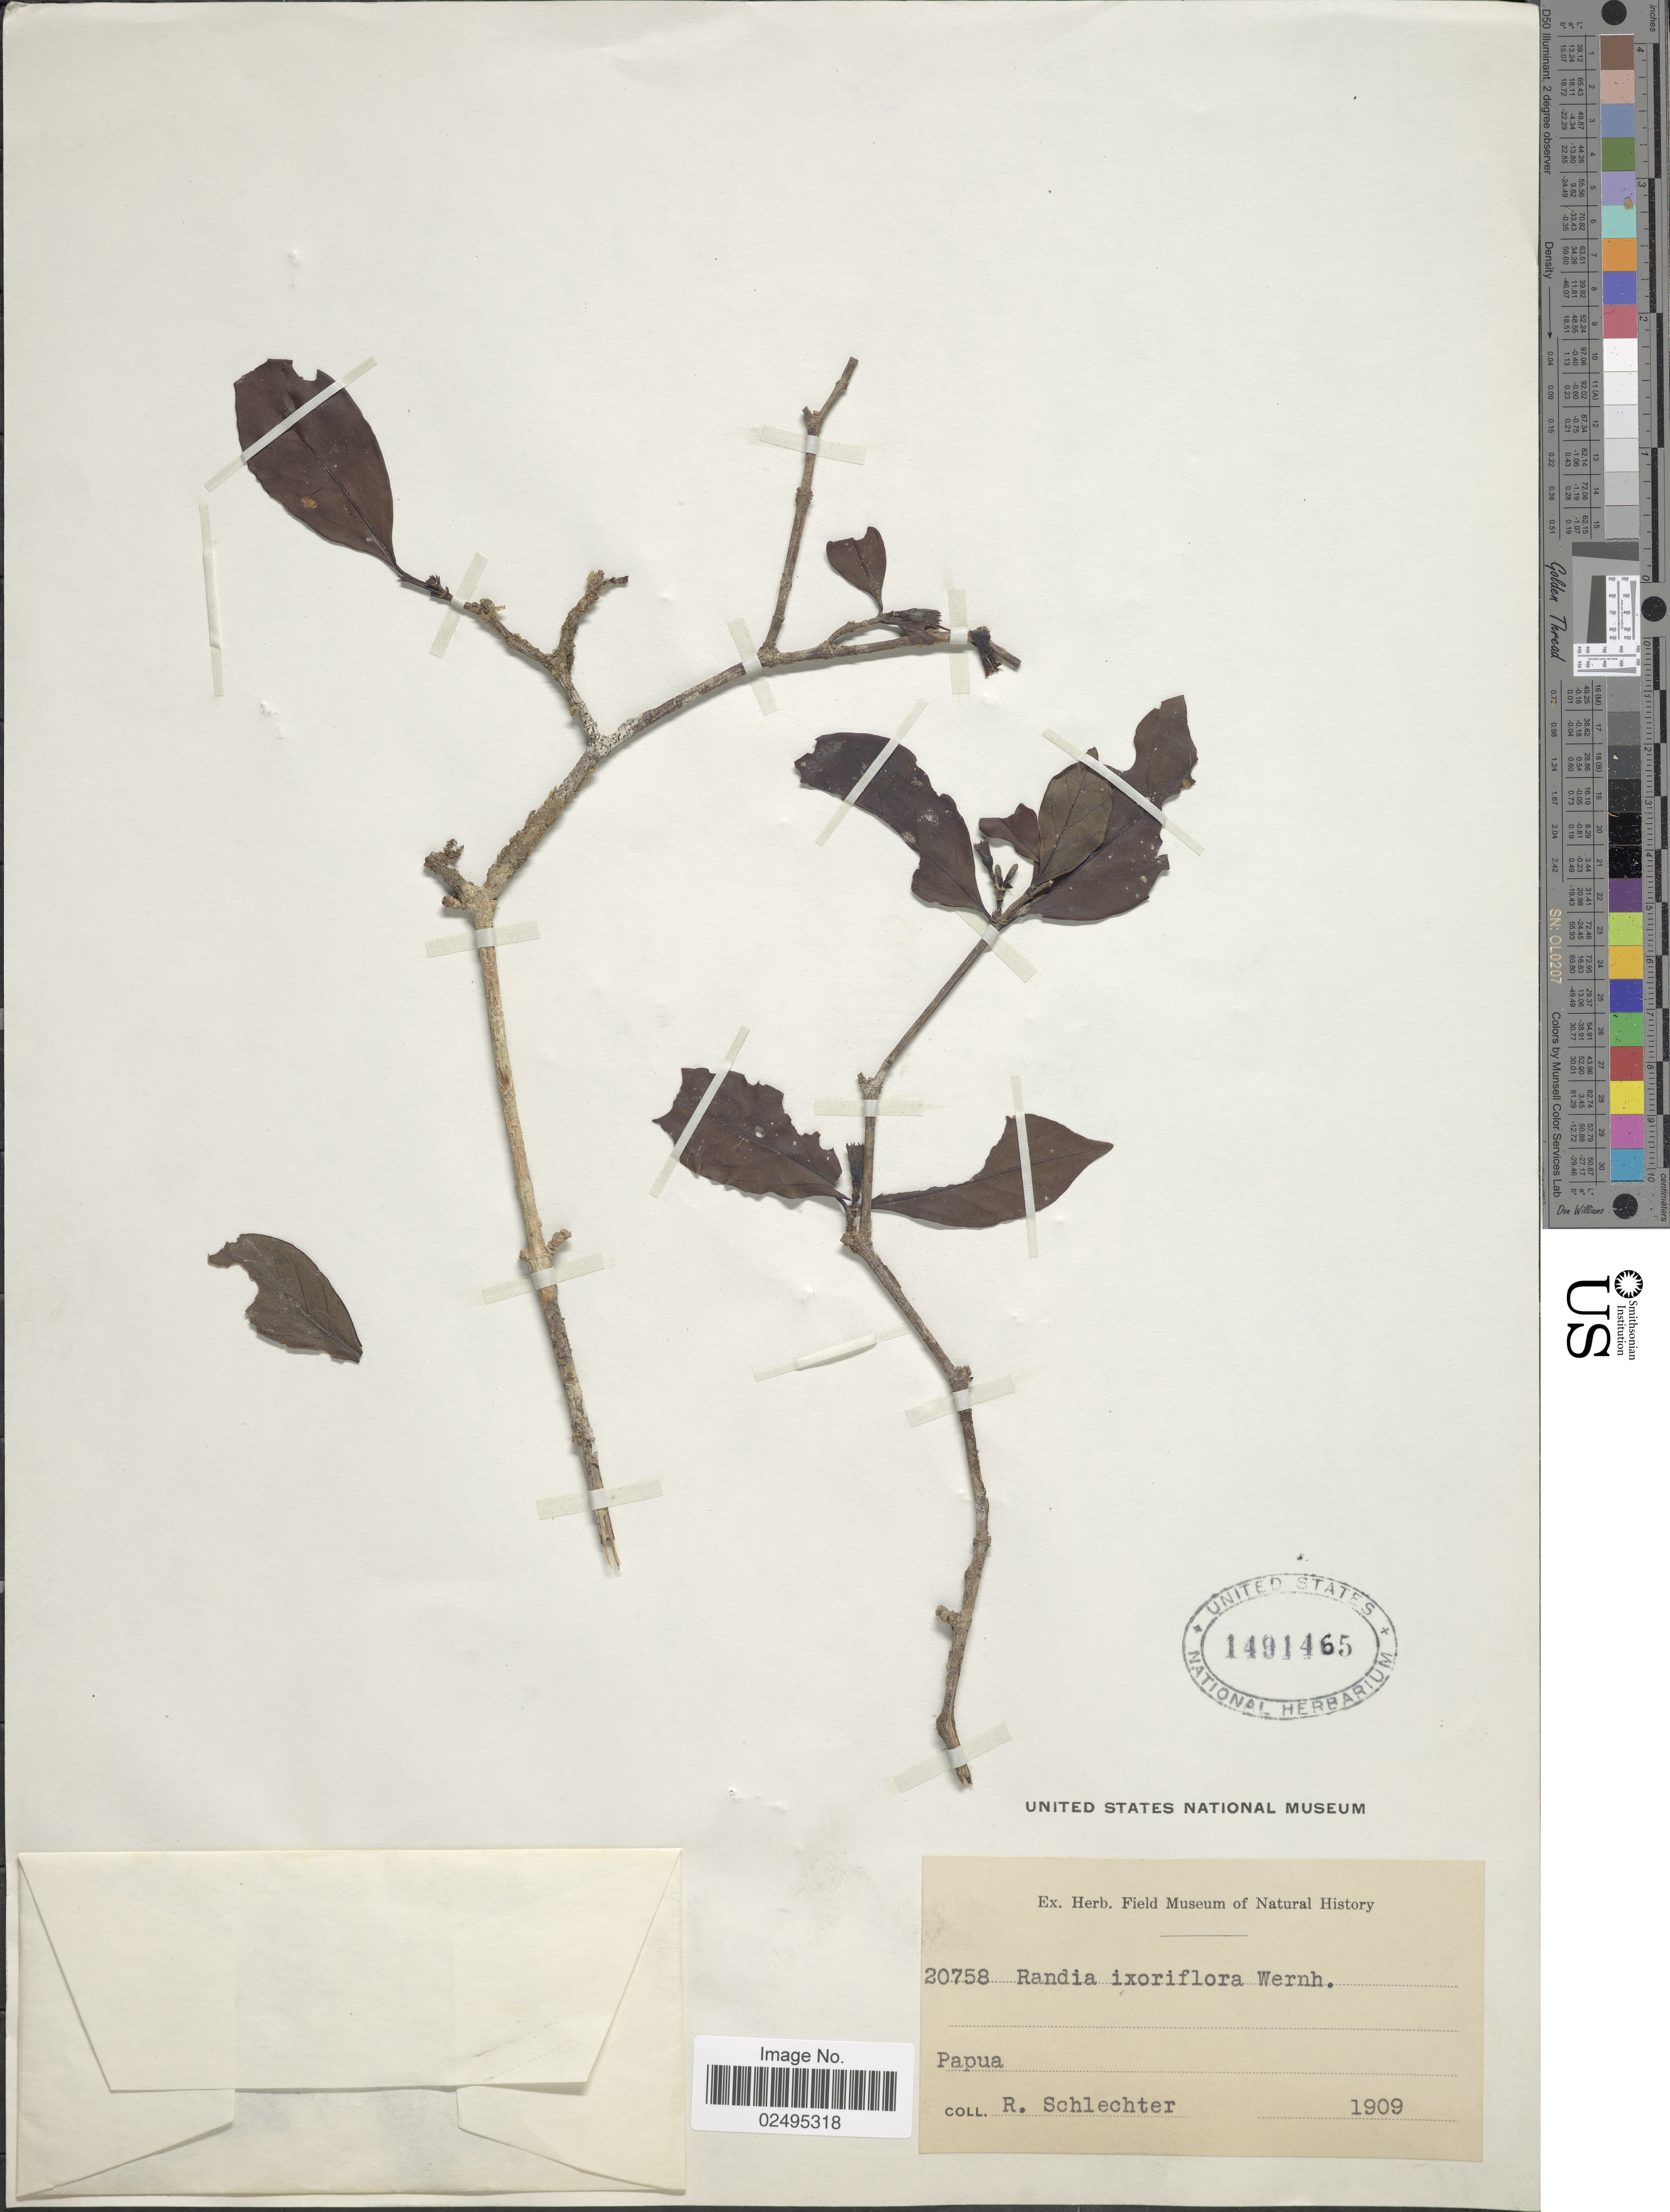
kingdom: Plantae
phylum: Tracheophyta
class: Magnoliopsida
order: Gentianales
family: Rubiaceae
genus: Randia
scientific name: Randia ixoriflora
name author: Wernham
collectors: F. R. R. Schlechter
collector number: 20758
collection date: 1909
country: Papua New Guinea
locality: Papua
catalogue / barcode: US 1491465